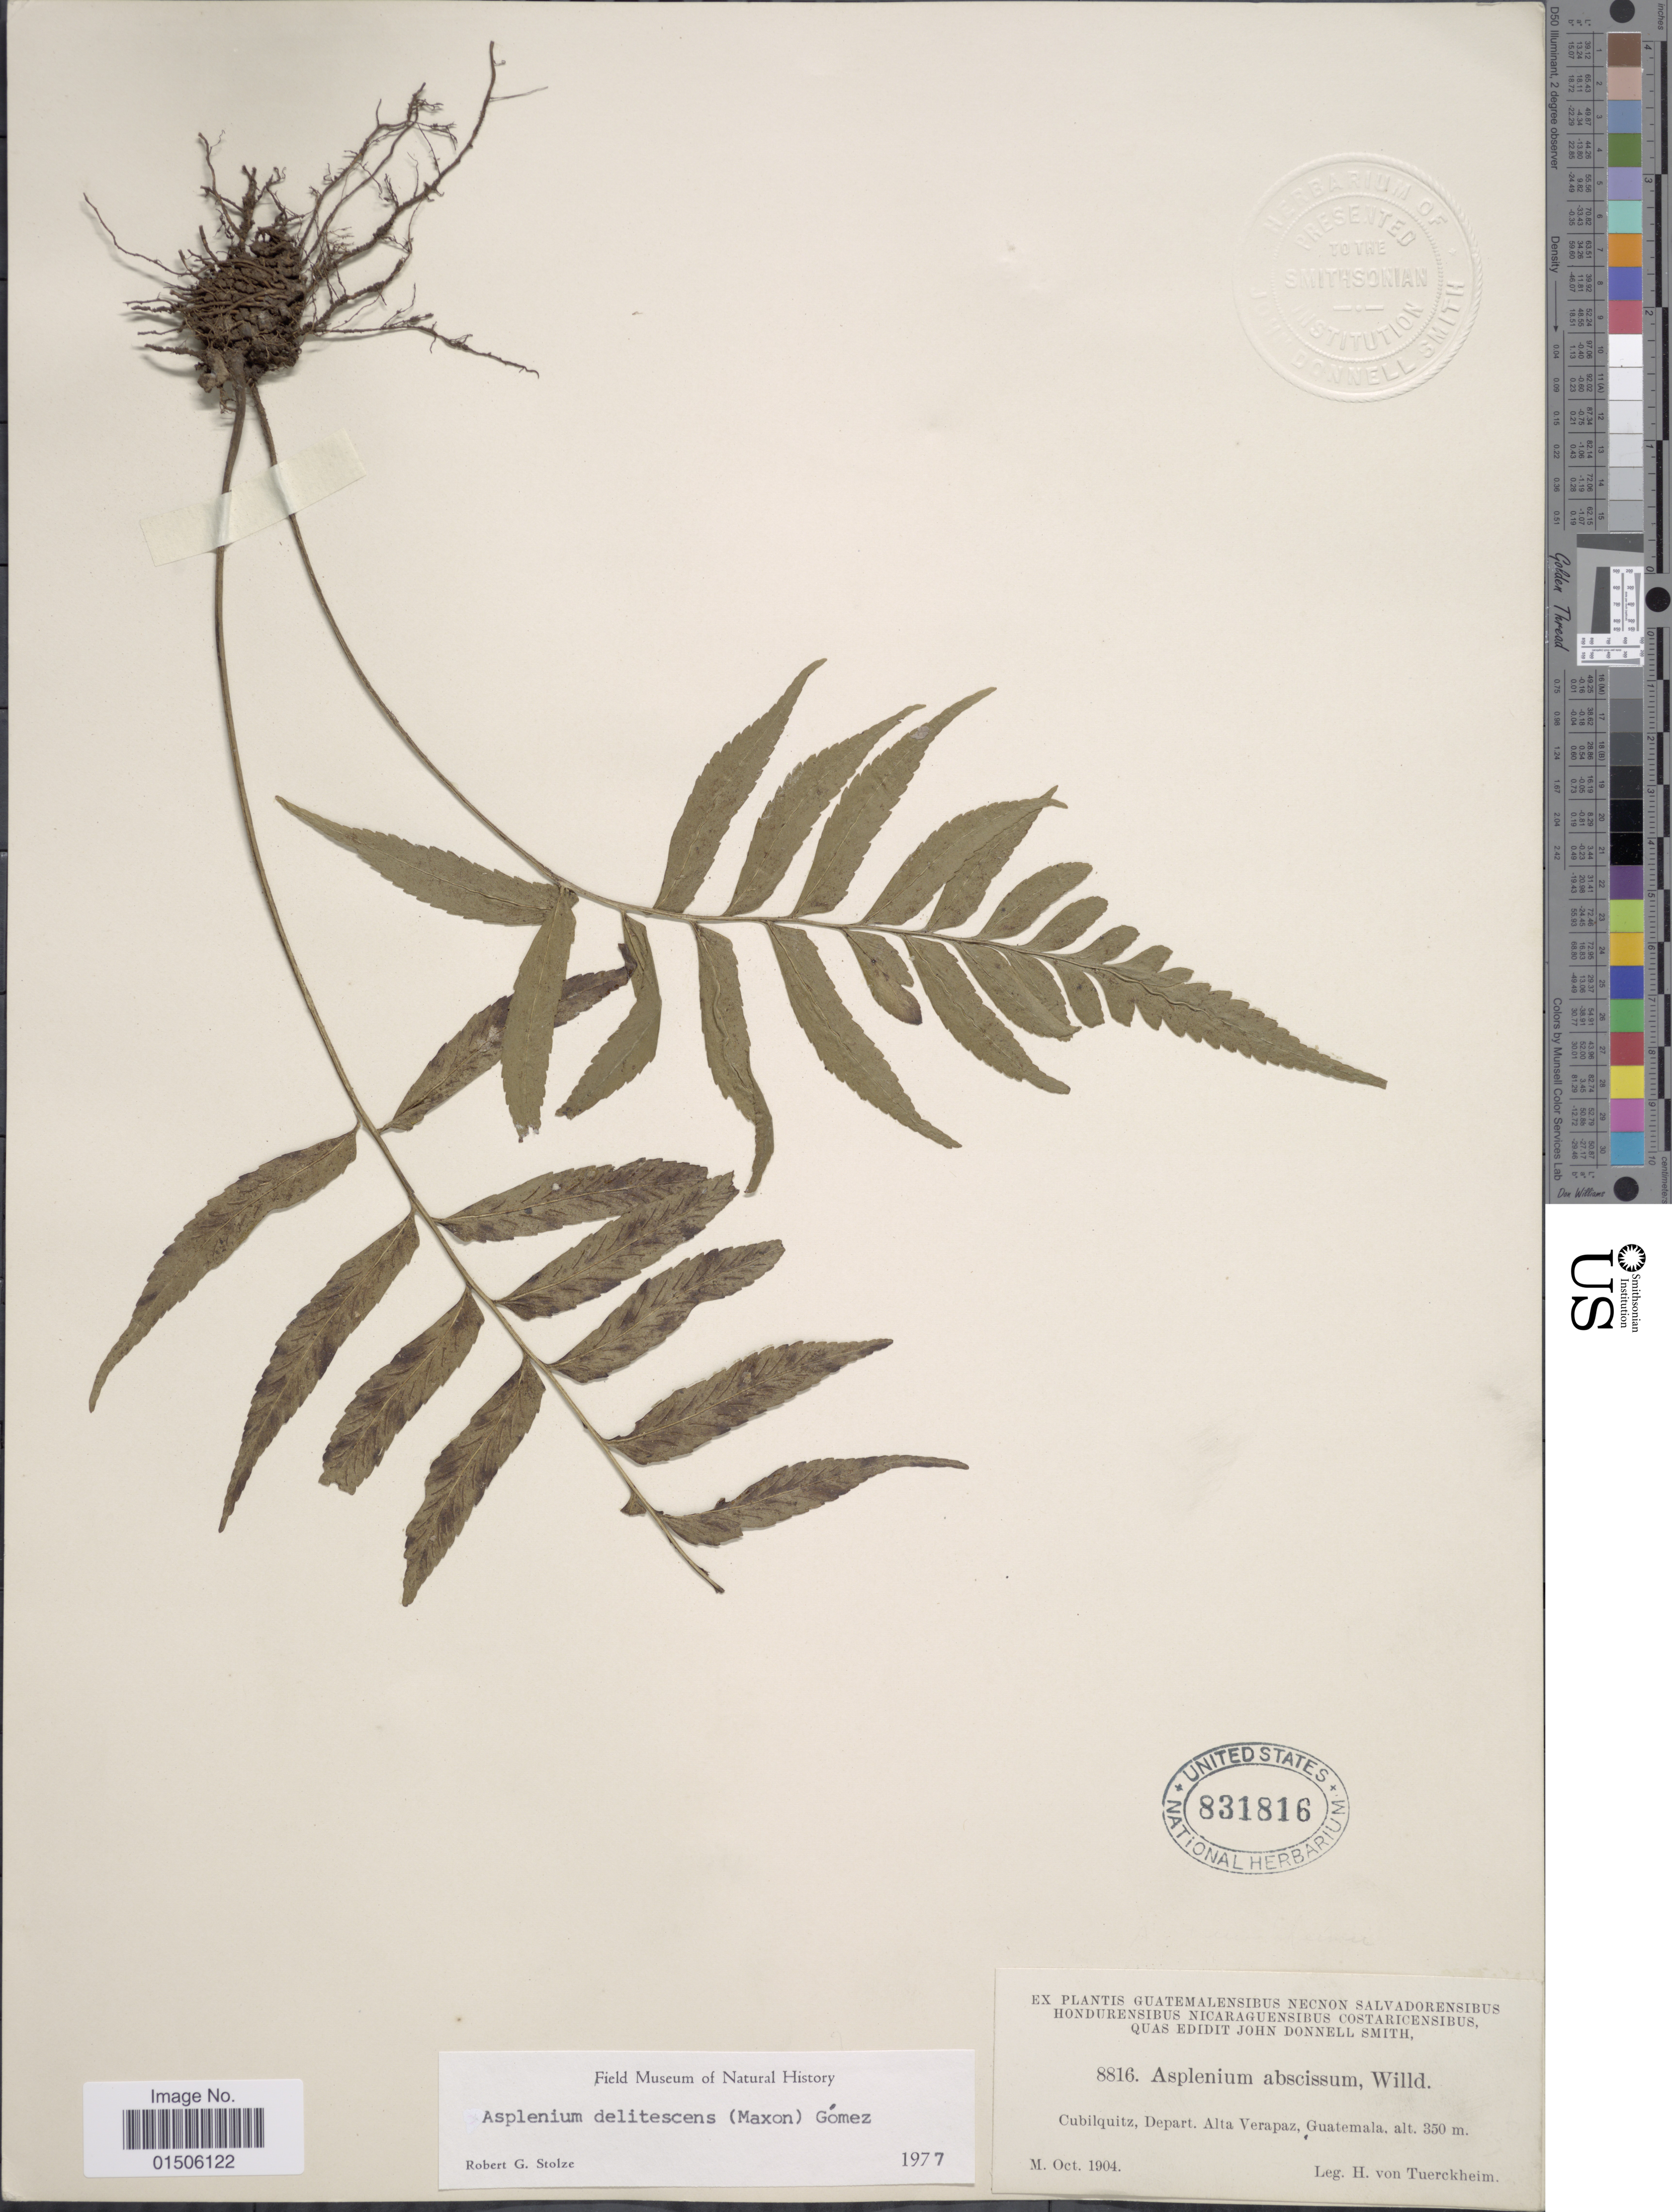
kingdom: Plantae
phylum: Tracheophyta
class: Polypodiopsida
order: Polypodiales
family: Aspleniaceae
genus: Asplenium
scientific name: Asplenium delitescens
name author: (Maxon) L.D. Gómez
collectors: H. von Türckheim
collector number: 8816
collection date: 1904-10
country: Guatemala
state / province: Alta Verapaz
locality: Cubilquitz, Depart Alta Vaerapaz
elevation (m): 350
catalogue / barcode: US 831816